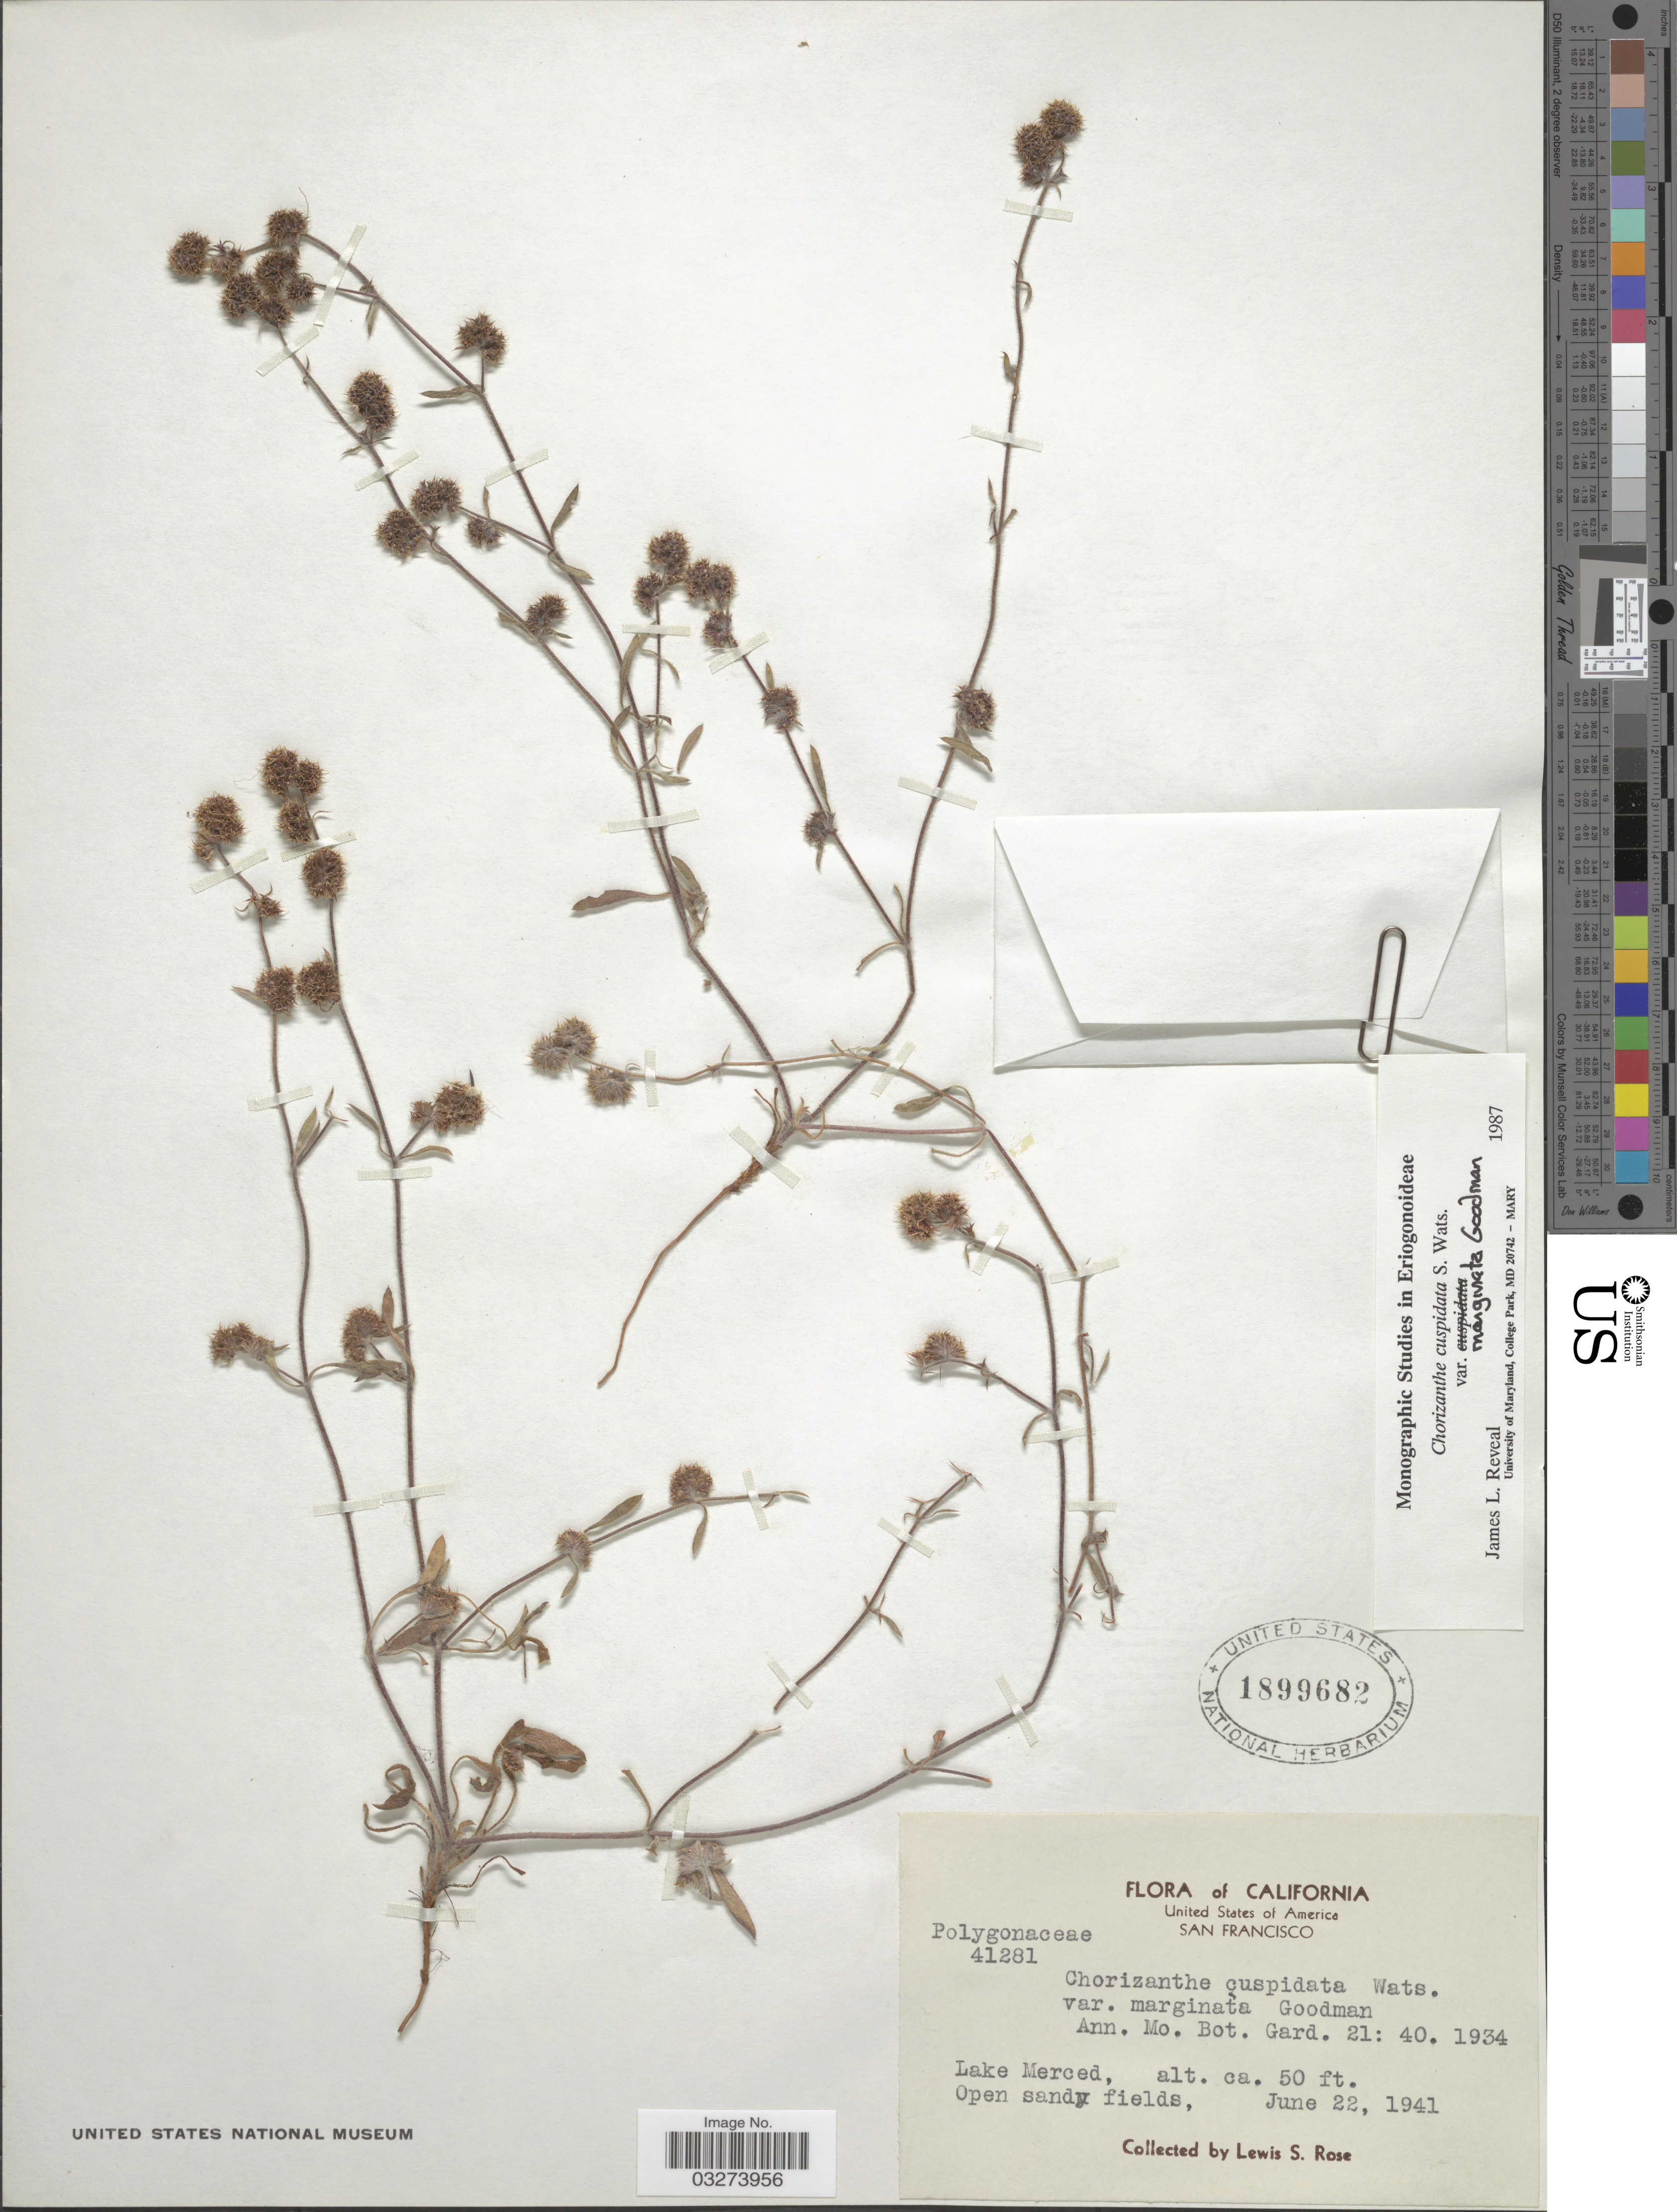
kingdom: Plantae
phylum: Tracheophyta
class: Magnoliopsida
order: Caryophyllales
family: Polygonaceae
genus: Chorizanthe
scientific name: Chorizanthe cuspidata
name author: S. Watson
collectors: L. S. Rose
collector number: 41281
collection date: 1941-06-22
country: United States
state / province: California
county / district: San Francisco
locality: San Francisco. Lake Merced.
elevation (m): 15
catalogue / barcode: US 1899682